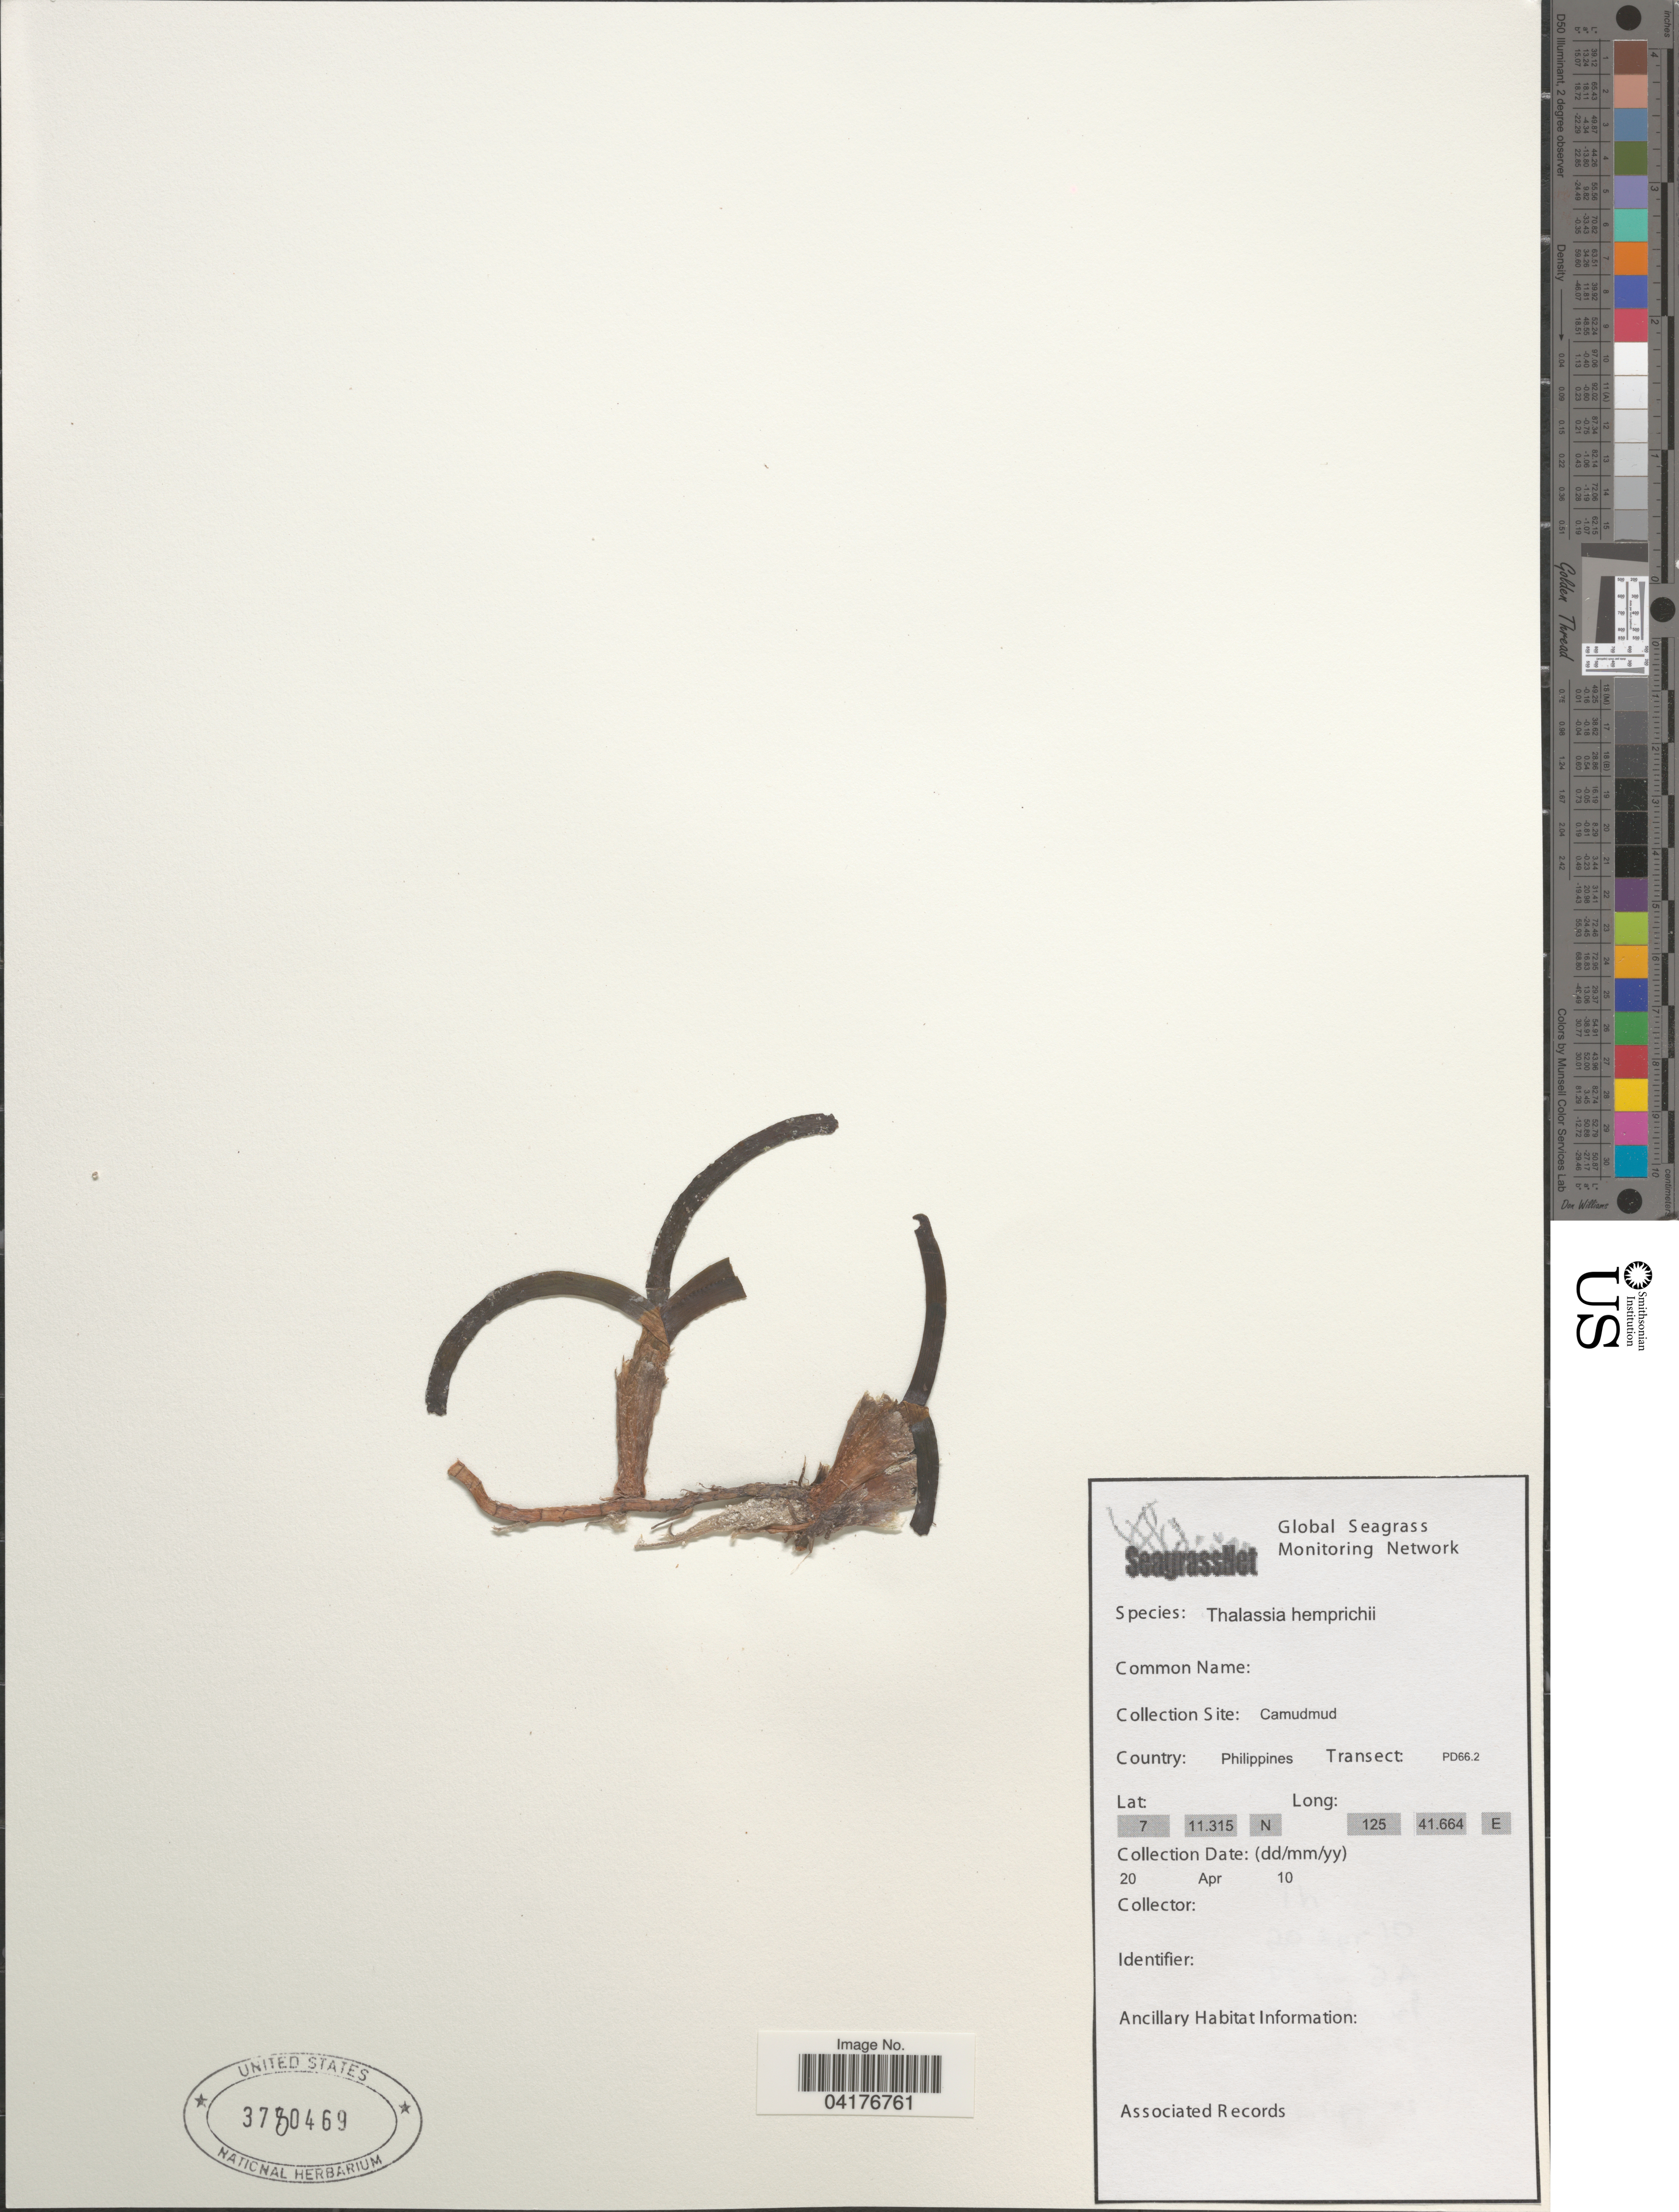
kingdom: Plantae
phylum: Tracheophyta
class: Liliopsida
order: Alismatales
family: Hydrocharitaceae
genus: Enhalus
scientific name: Enhalus acoroides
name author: (L. f.) Royle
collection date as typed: Transcribed d/m/y: 20/4/10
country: Philippines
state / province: Davao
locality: Camudmud. Transect: PD66.2.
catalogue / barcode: US 3780469